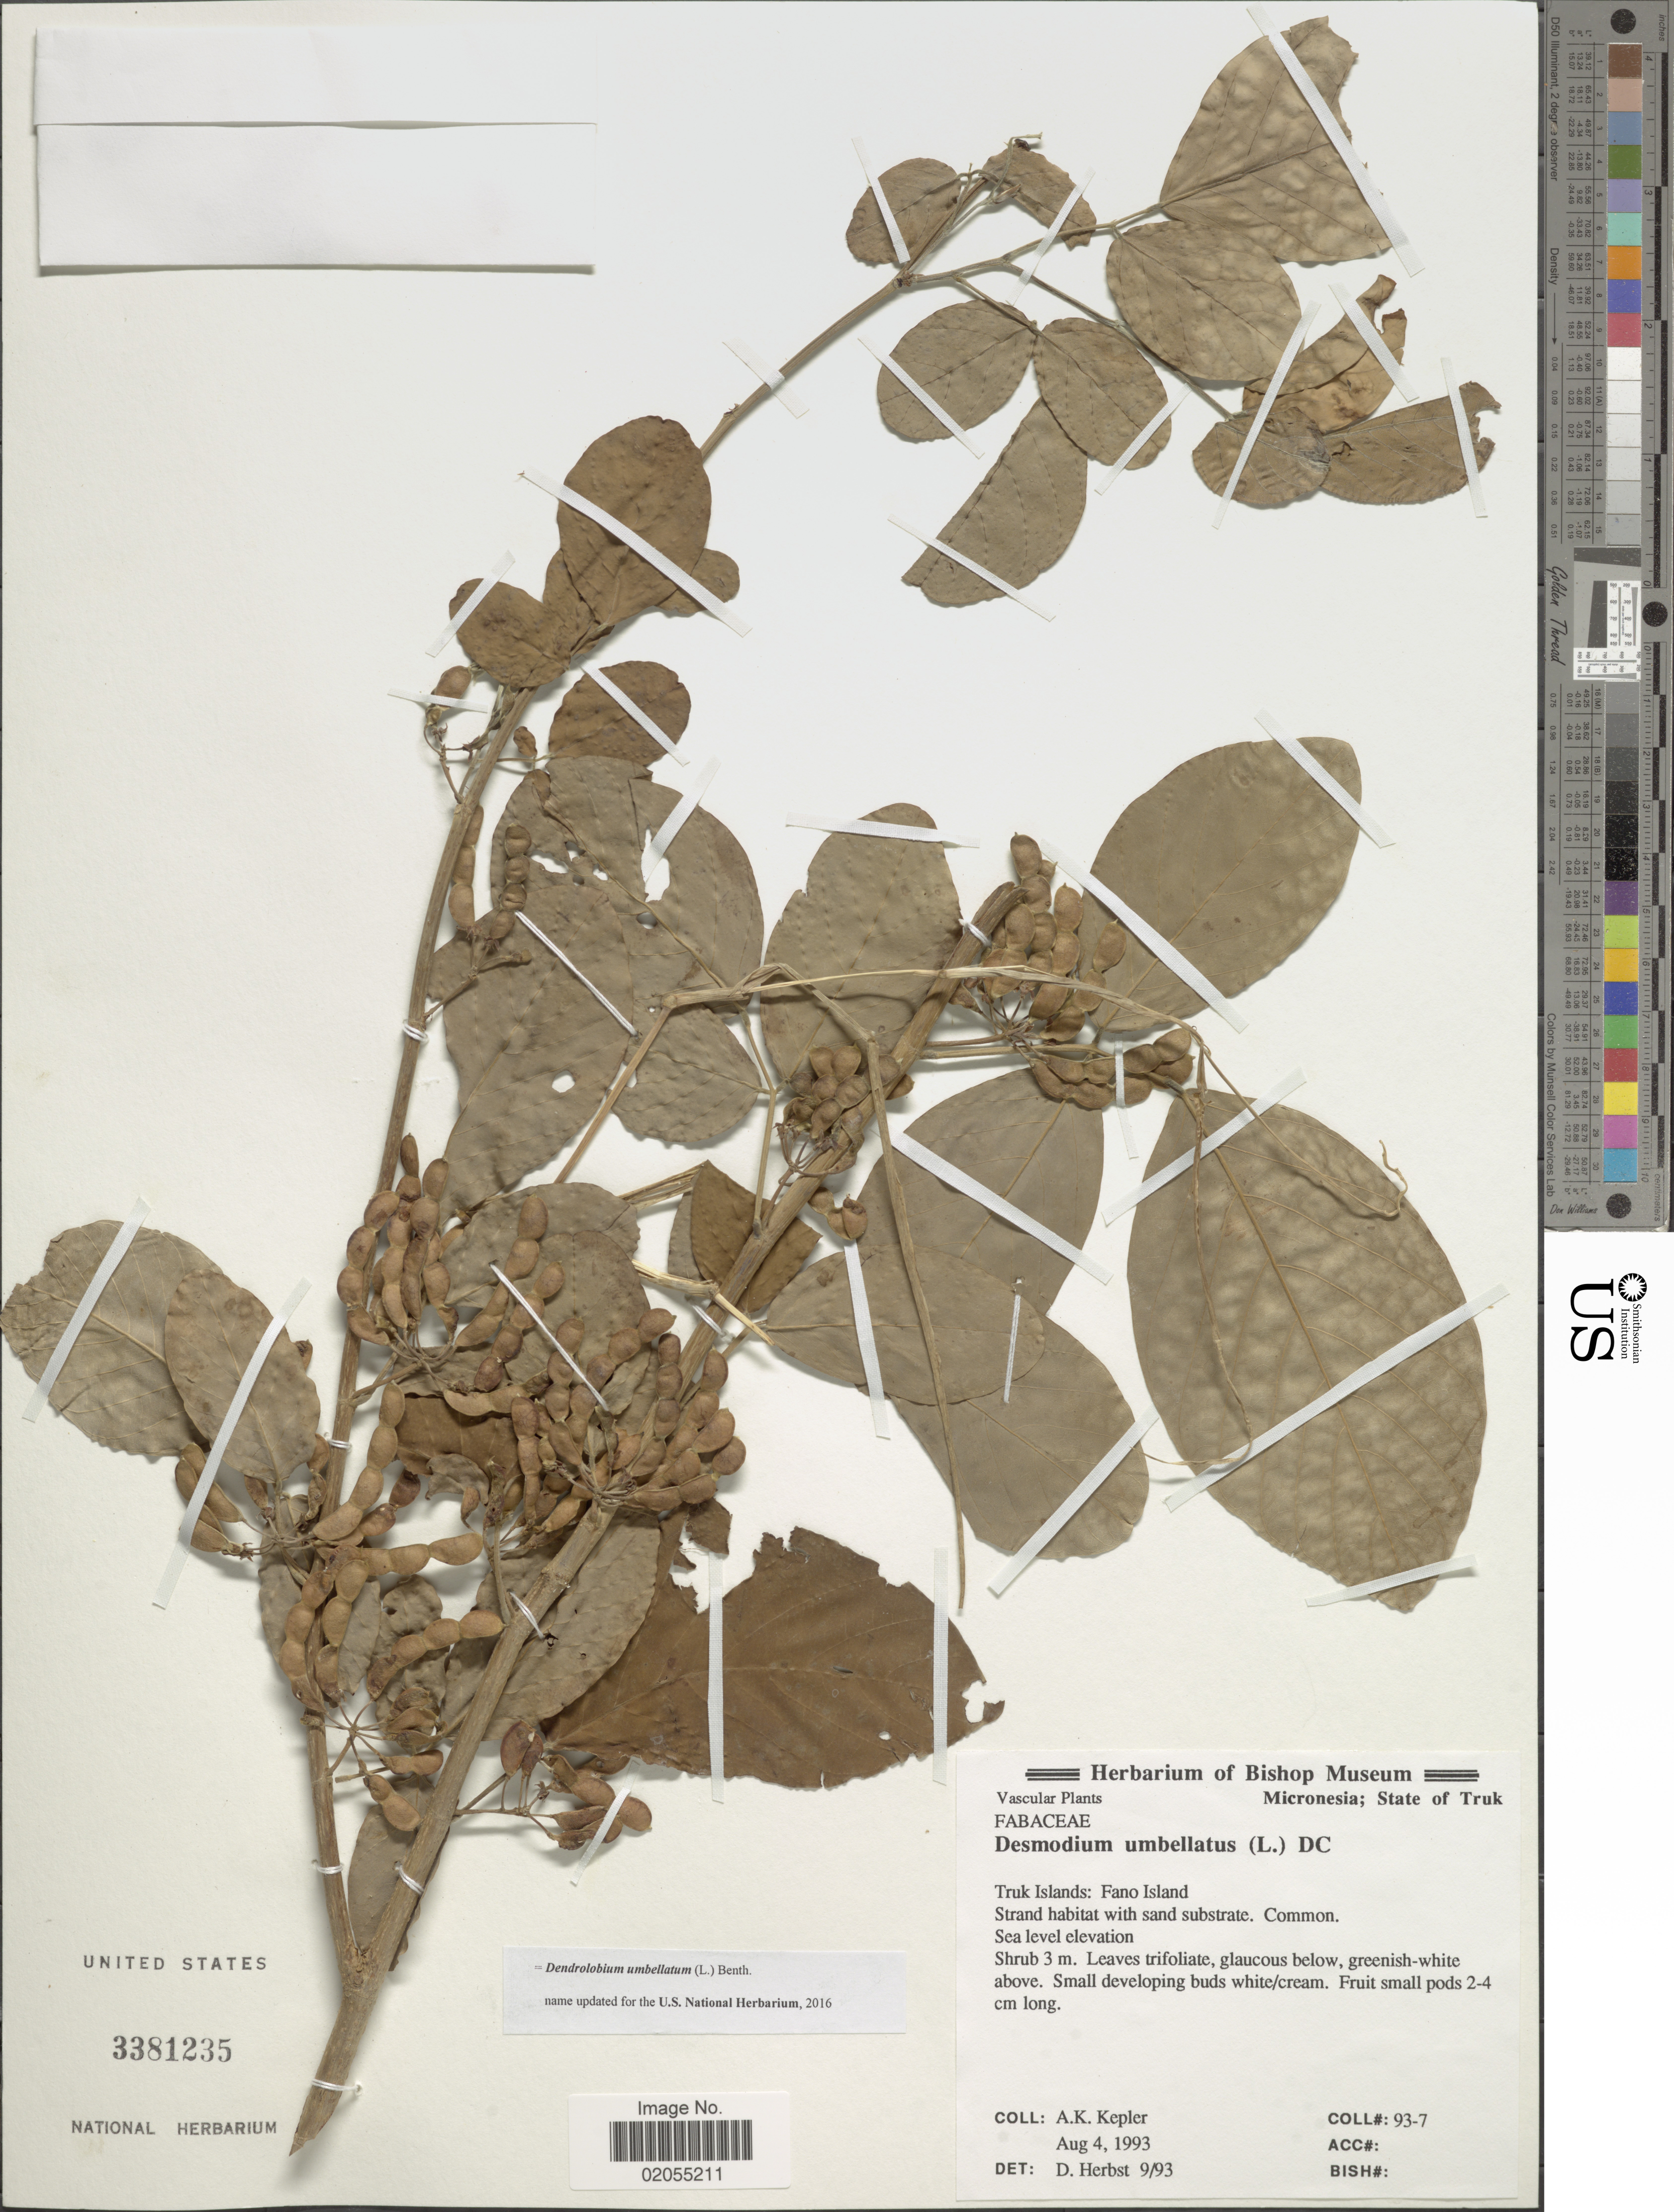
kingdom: Plantae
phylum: Tracheophyta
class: Magnoliopsida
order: Fabales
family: Fabaceae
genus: Dendrolobium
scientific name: Dendrolobium umbellatum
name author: (L.) Benth.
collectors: A. K. Kepler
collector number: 93-7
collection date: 1993-08-04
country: Micronesia, Federated States of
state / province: Truk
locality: Micronesia, State of Truk, Truk Islands, Fano Island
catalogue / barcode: US 3381235